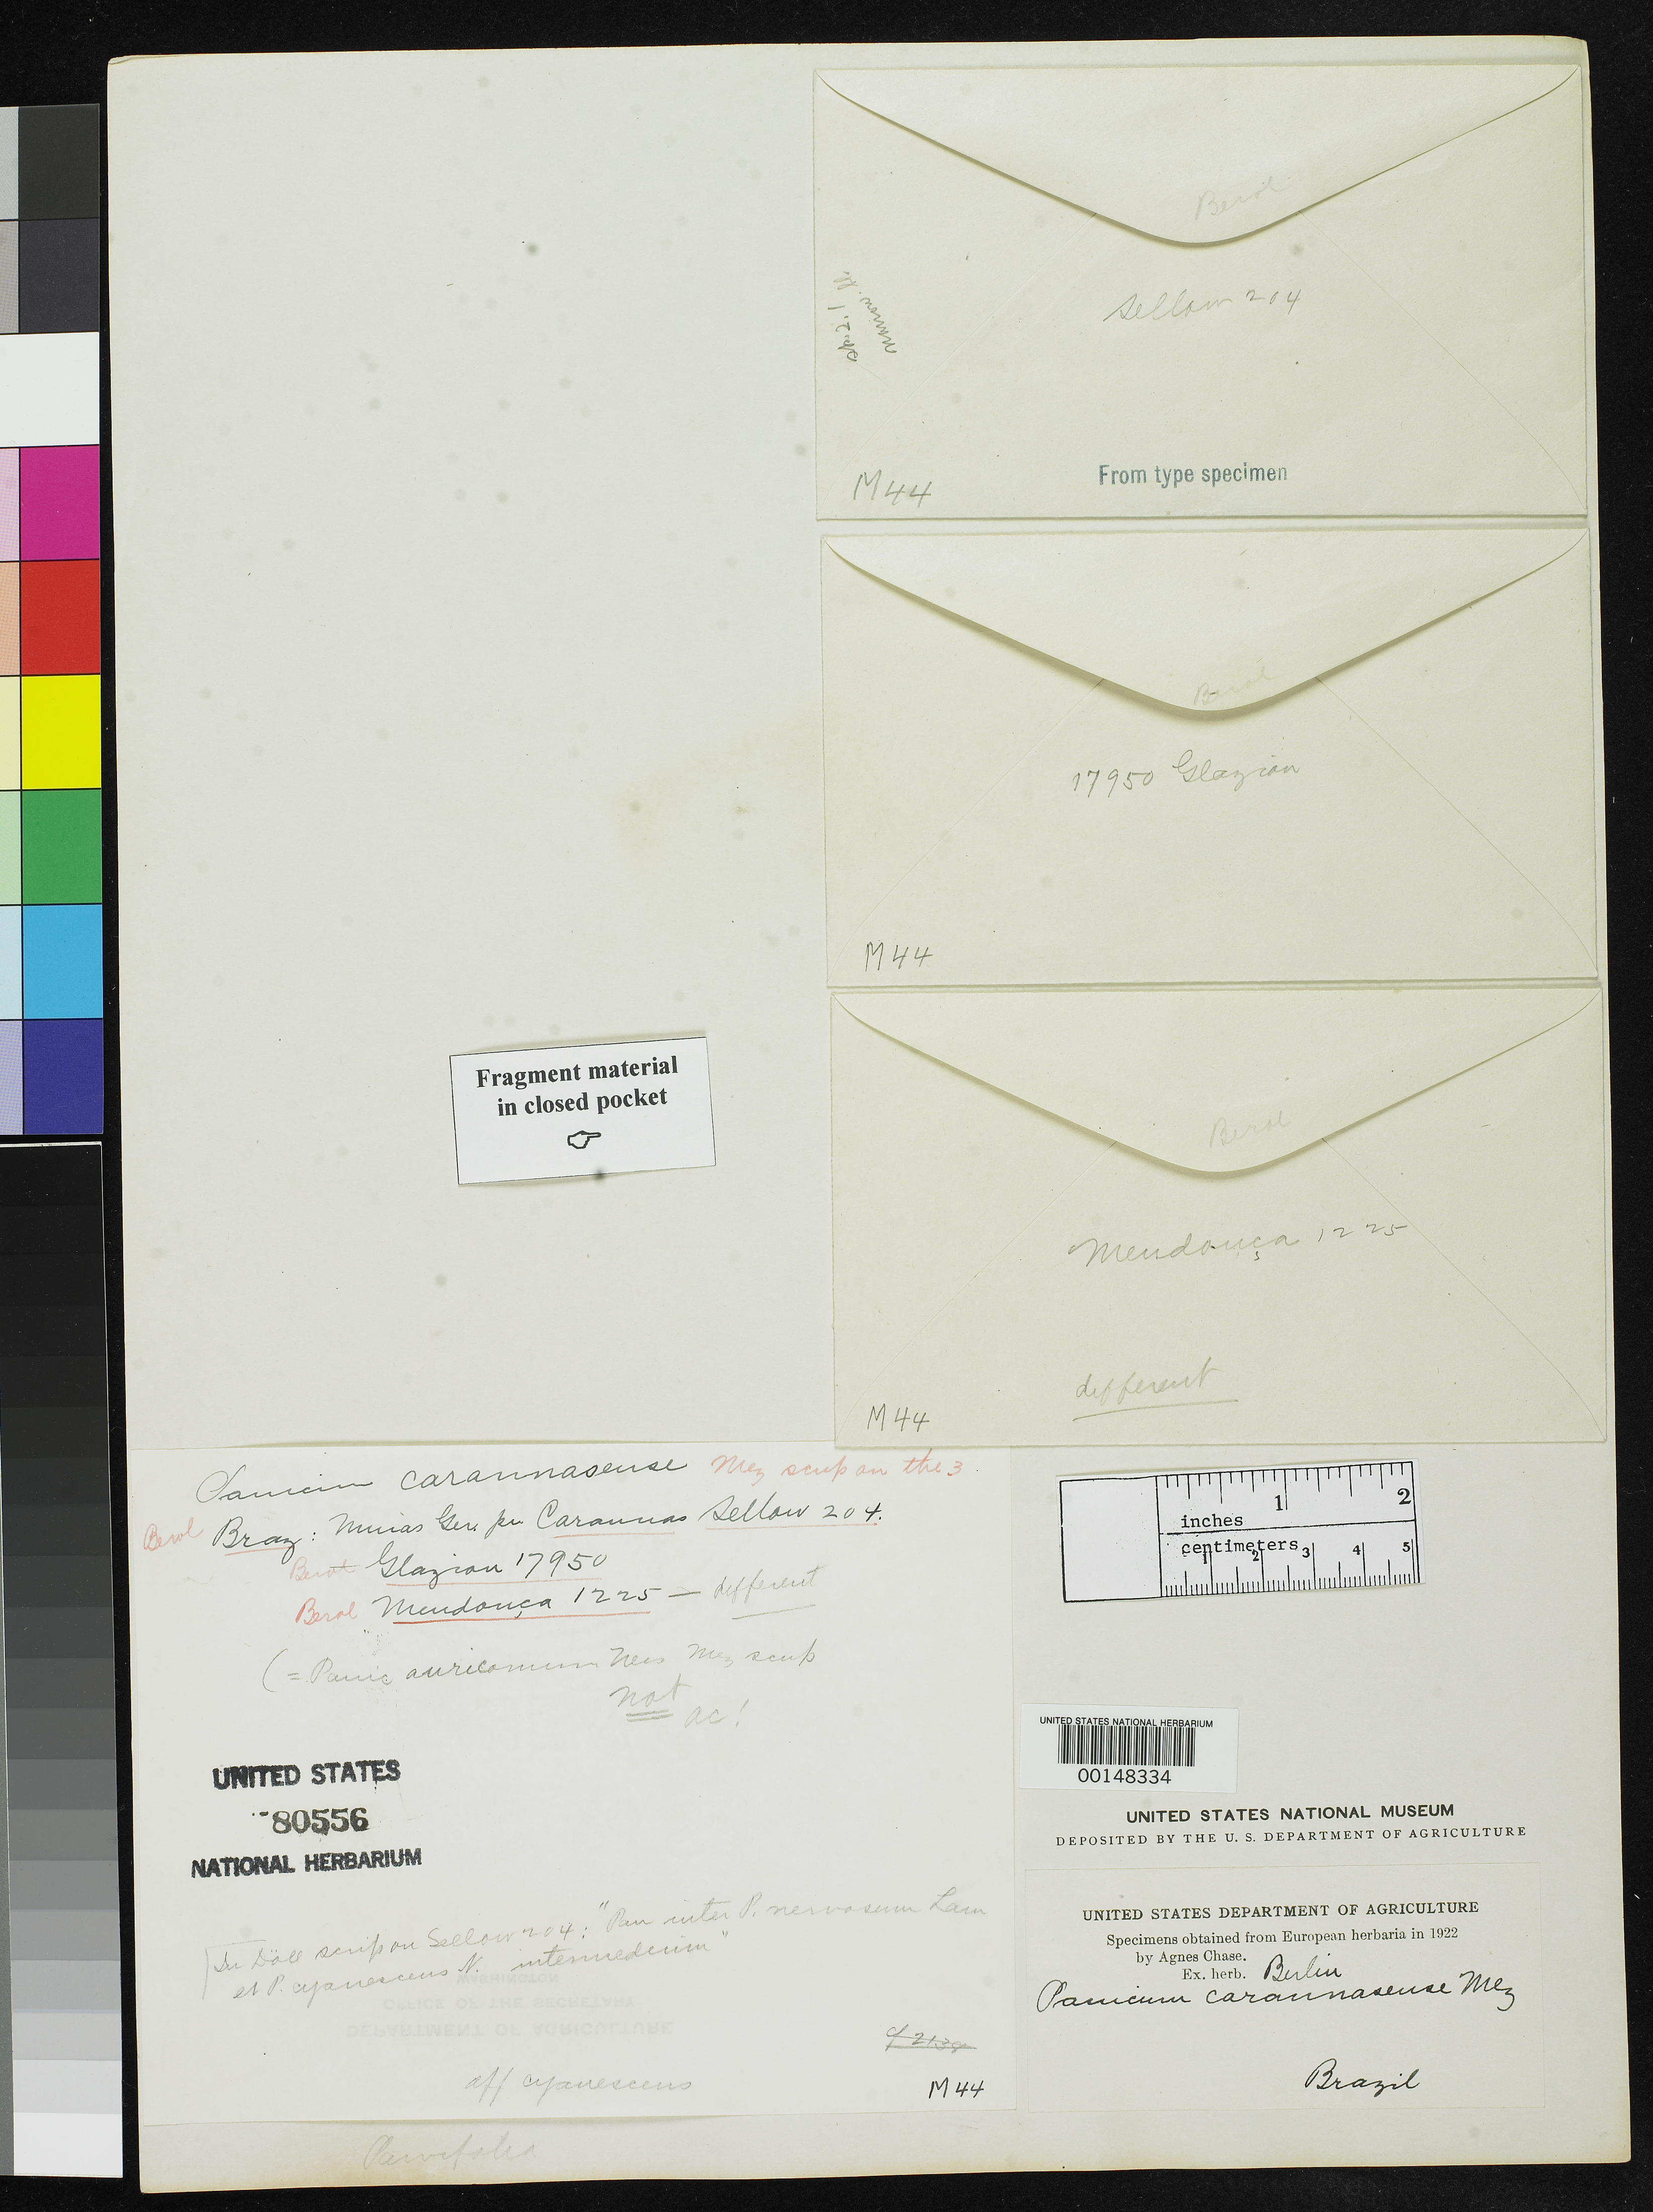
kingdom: Plantae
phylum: Tracheophyta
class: Liliopsida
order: Poales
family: Poaceae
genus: Panicum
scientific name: Panicum carannasense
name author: Mez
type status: Type Fragment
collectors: A. F. M. Glaziou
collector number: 17950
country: Brazil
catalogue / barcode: US 80556-2